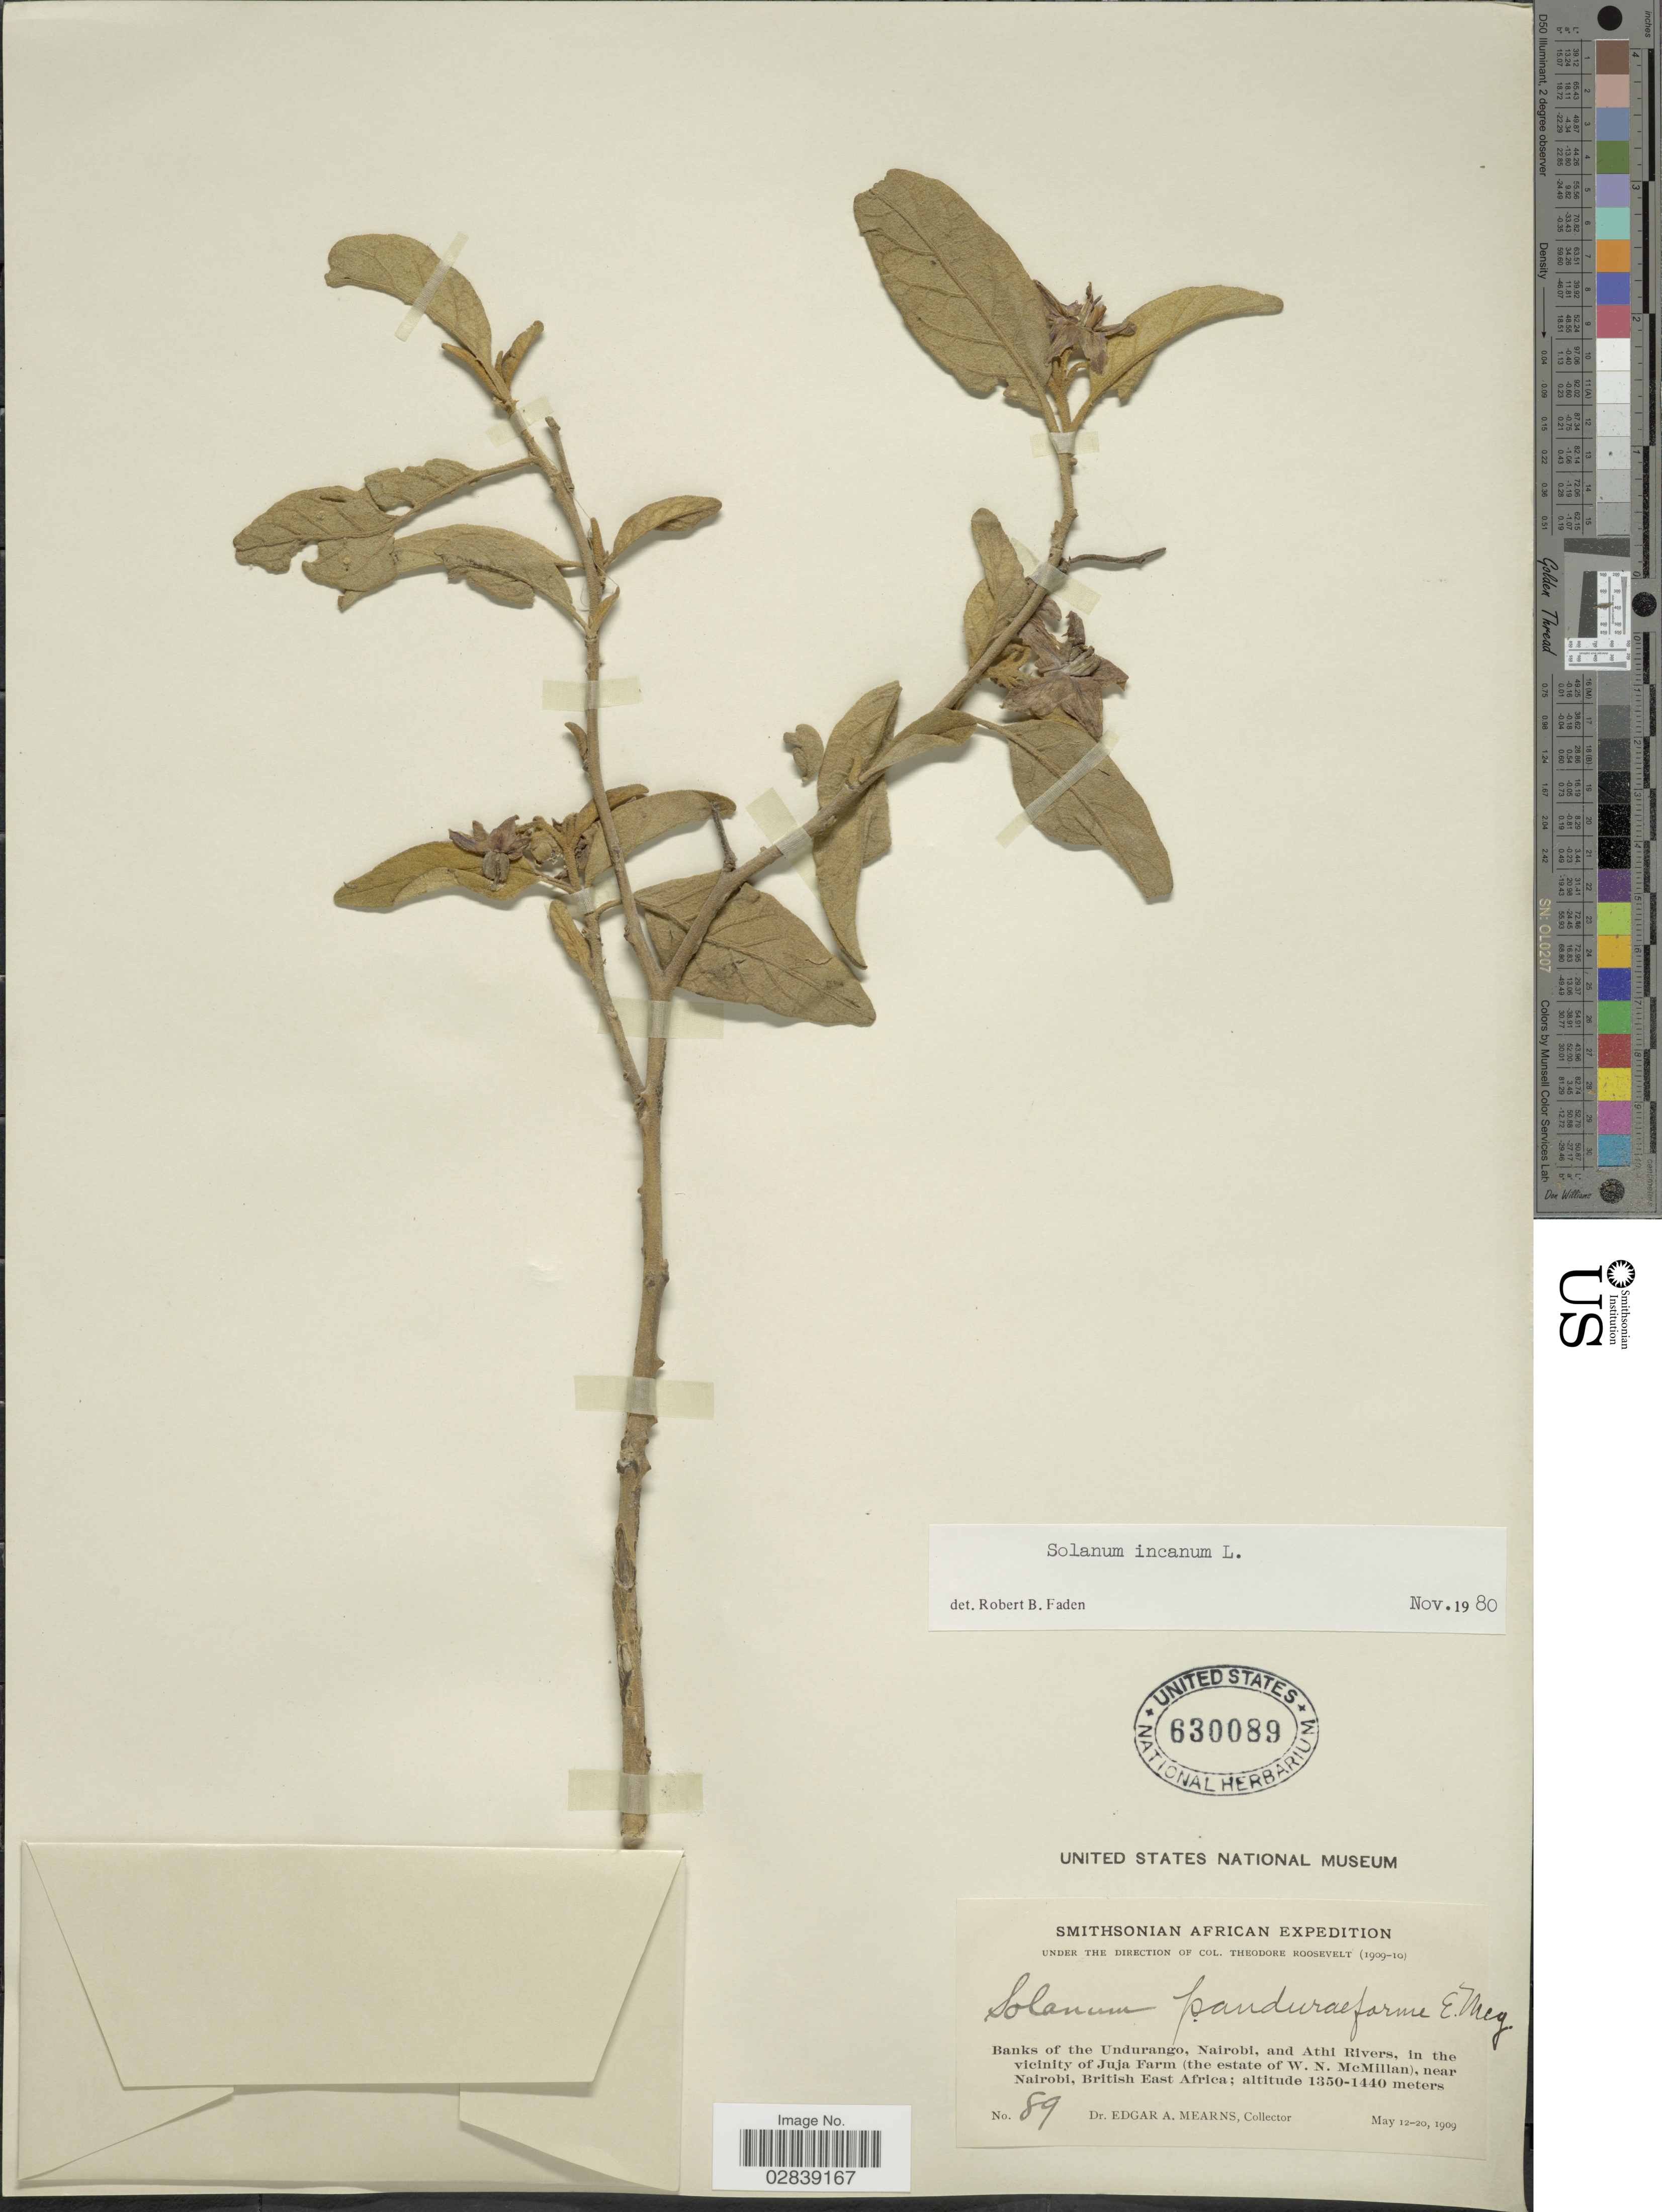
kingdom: Plantae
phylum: Tracheophyta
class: Magnoliopsida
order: Solanales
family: Solanaceae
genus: Solanum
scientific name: Solanum incanum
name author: L.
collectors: E. A. Mearns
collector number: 89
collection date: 1909-05-12/1909-05-20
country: Kenya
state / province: Nairobi Area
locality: Banks of the Undurango, Nairobi, and the Athi Rivers, in the vicinity of Juja Farm (the estate of W. N. McMillan), near Nairobi, British East Africa.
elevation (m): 1350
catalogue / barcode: US 630089